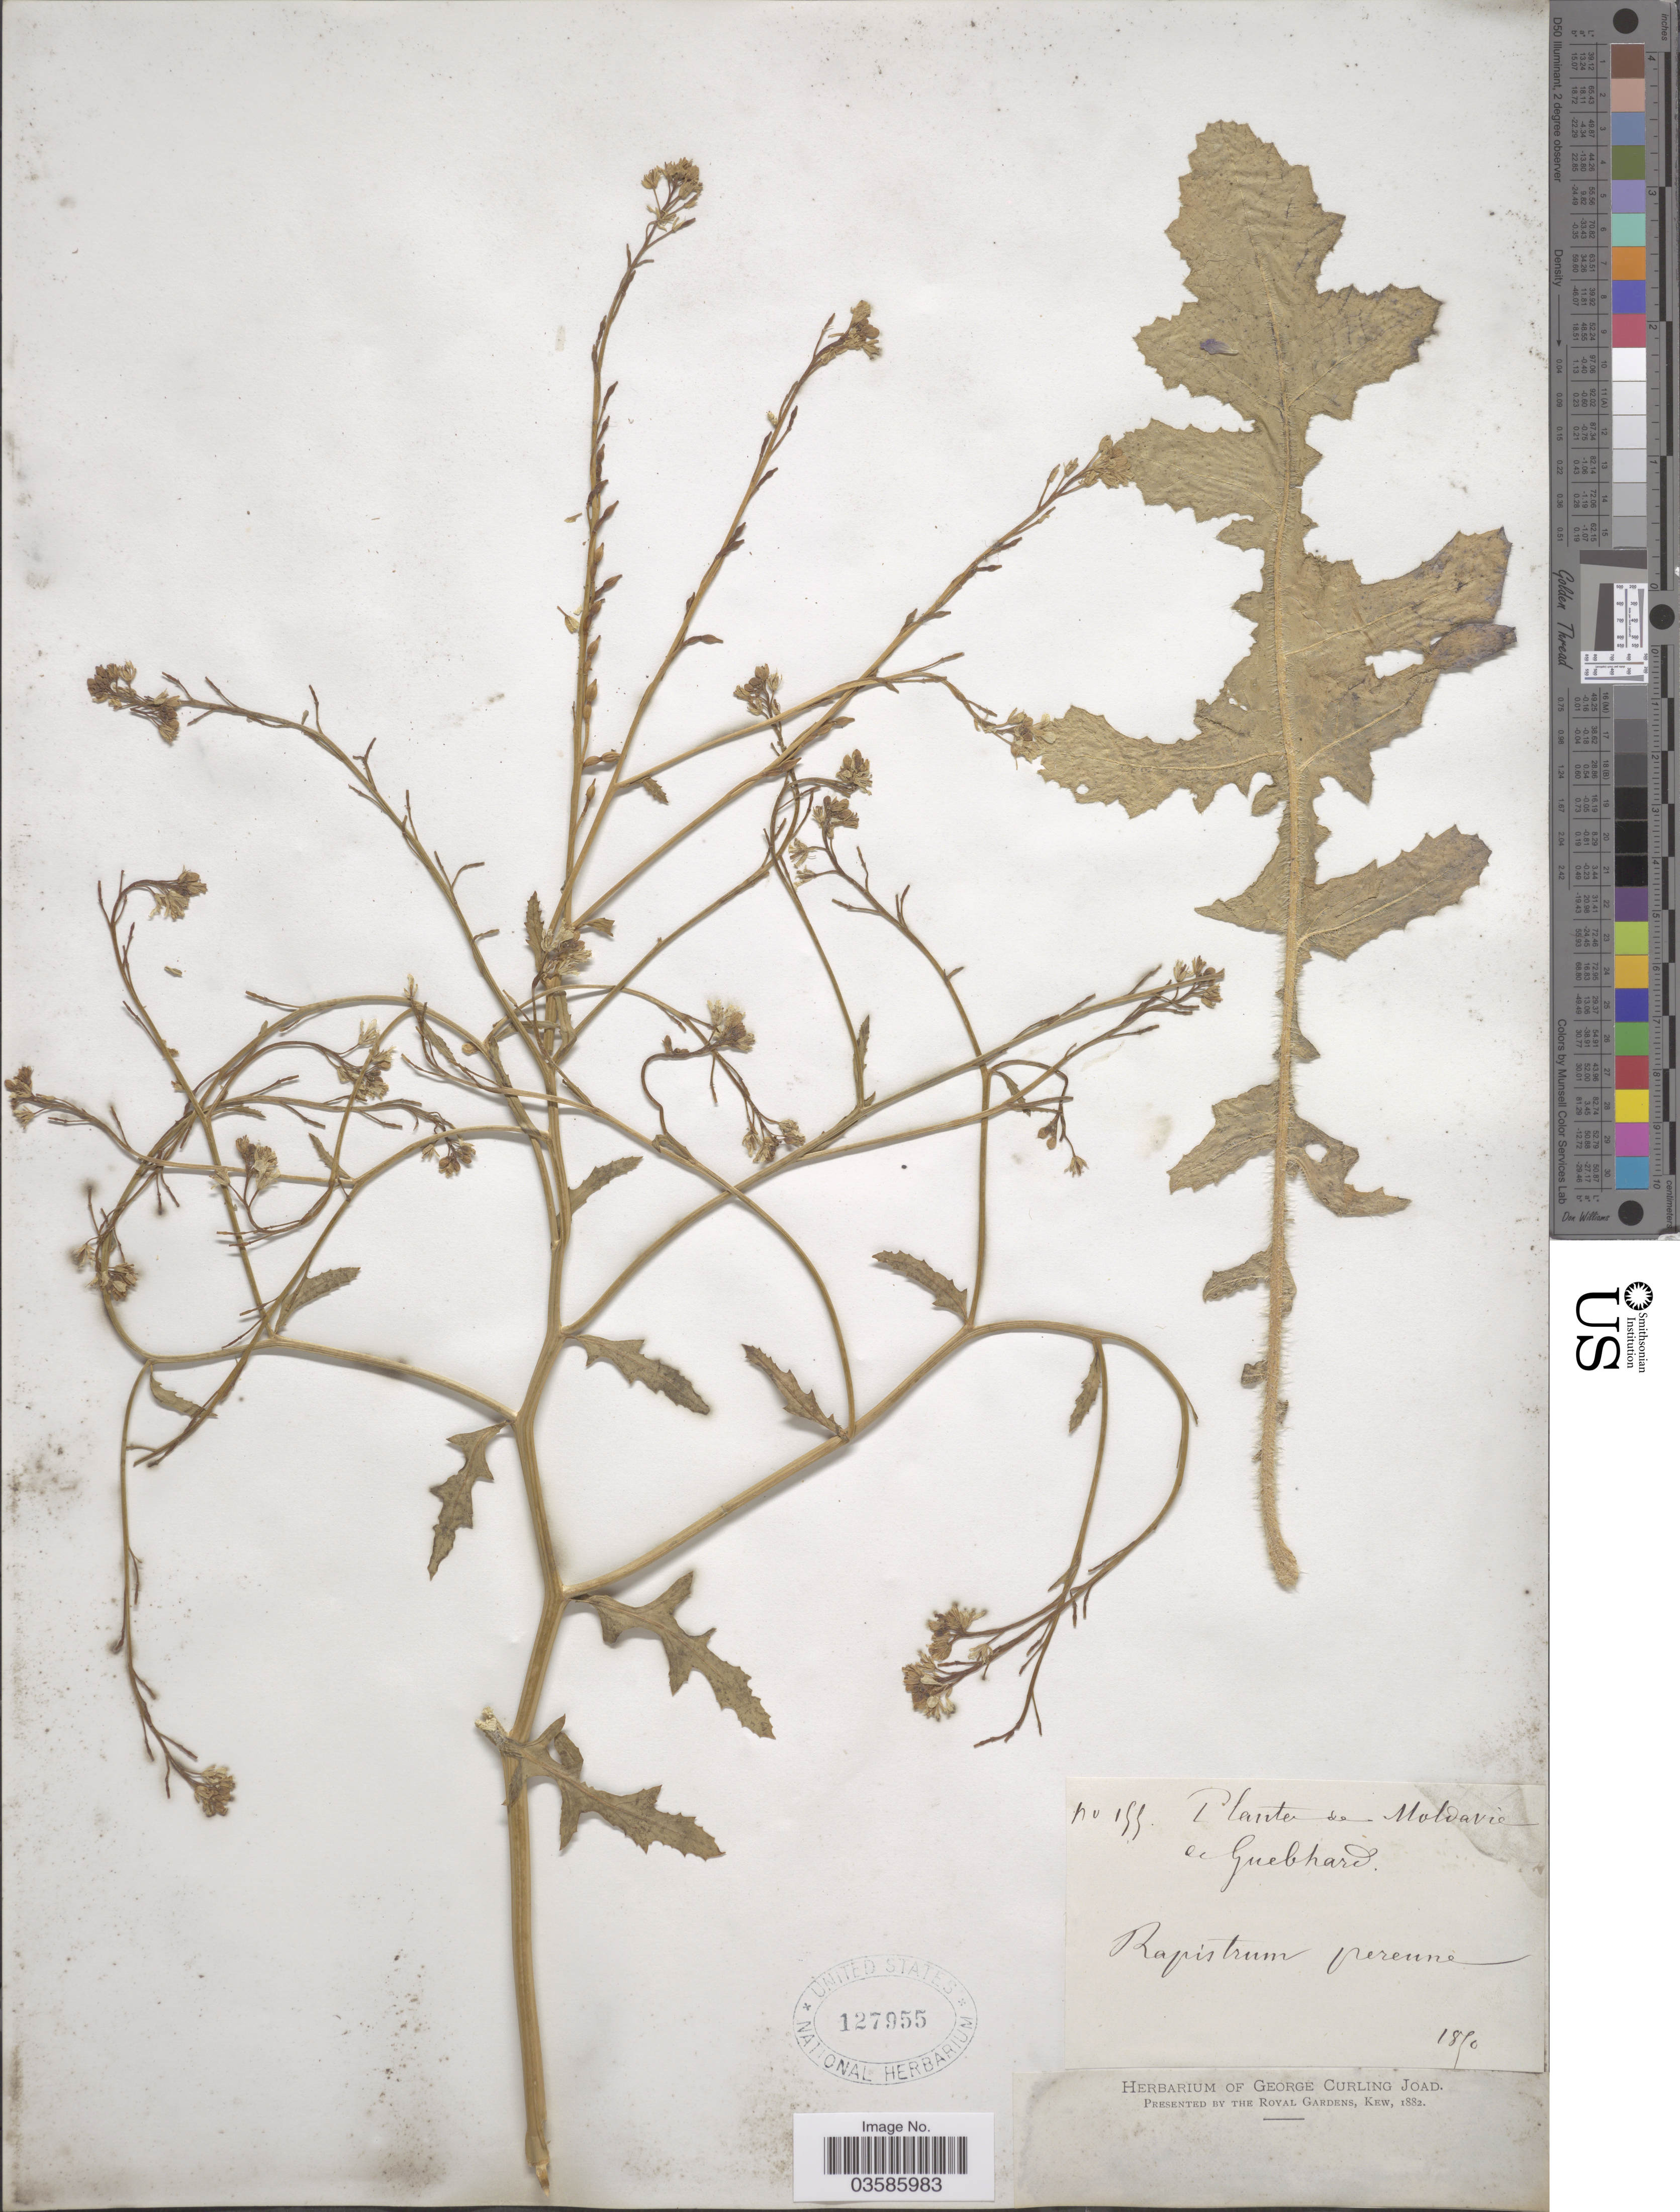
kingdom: Plantae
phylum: Tracheophyta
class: Magnoliopsida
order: Brassicales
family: Brassicaceae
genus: Rapistrum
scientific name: Rapistrum perenne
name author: (L.) All.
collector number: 155*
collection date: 1850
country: Moldova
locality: Moldavie a Guebhard.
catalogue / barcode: US 127955